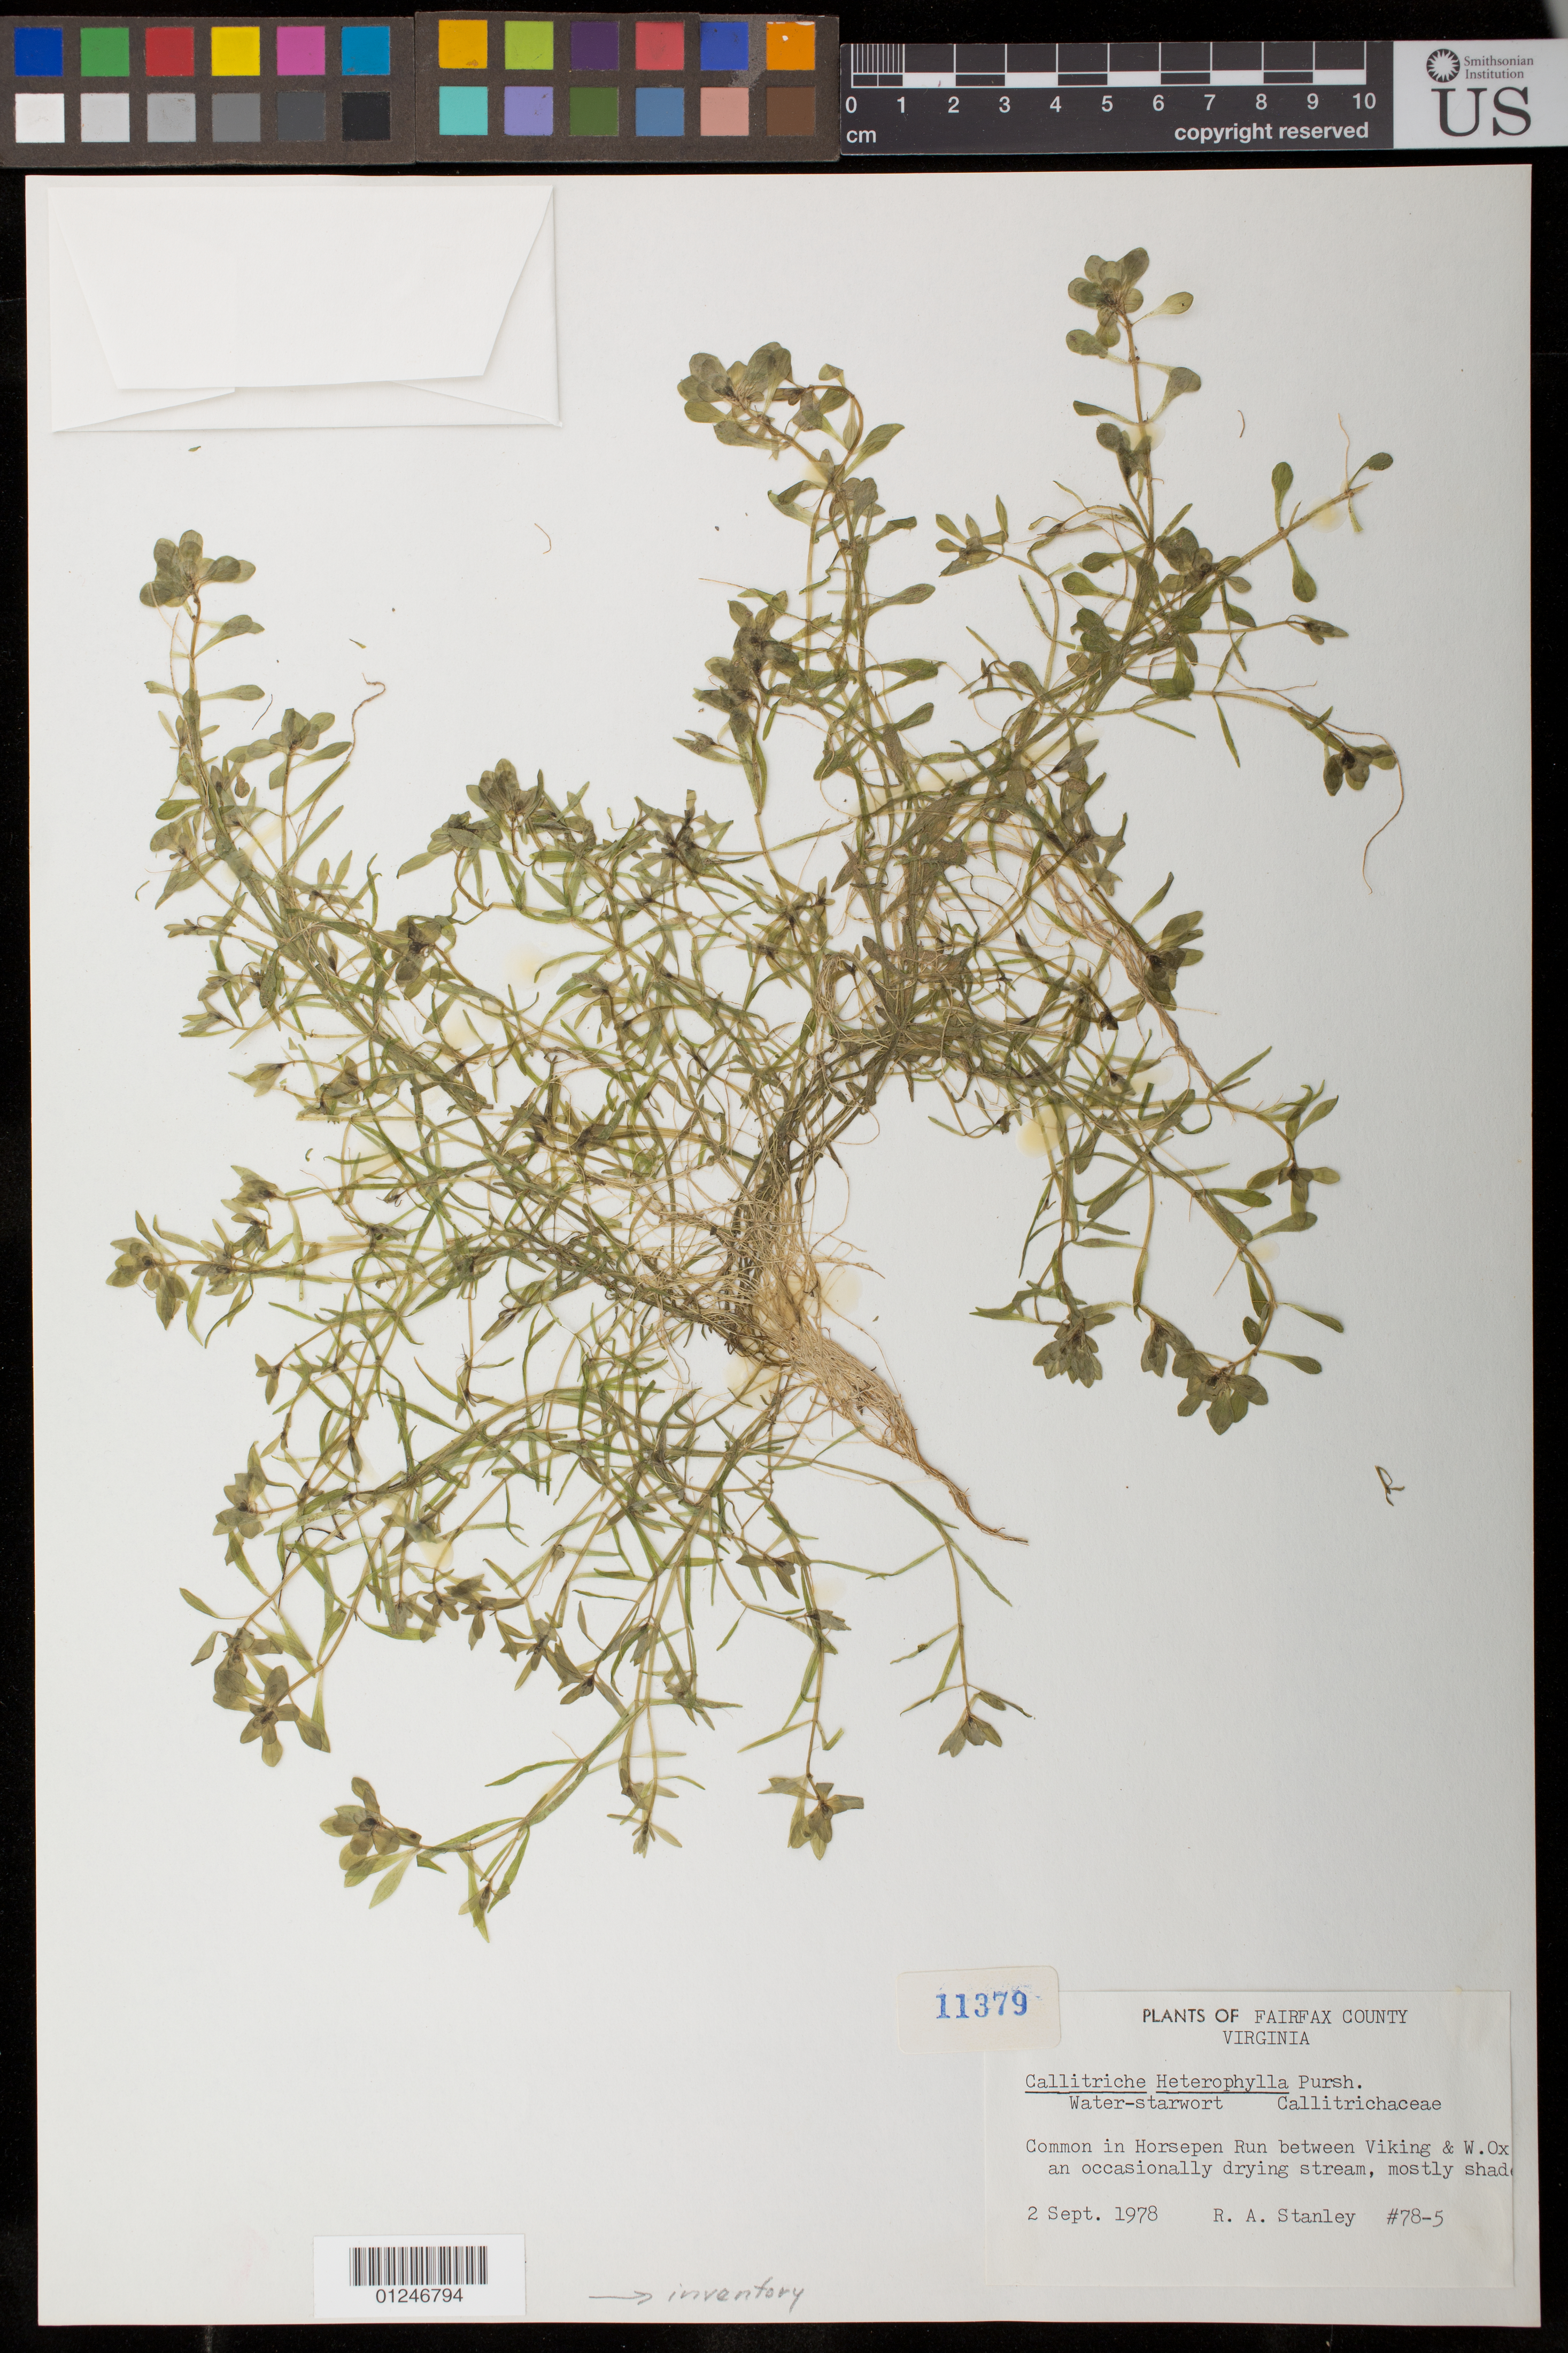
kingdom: Plantae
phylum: Tracheophyta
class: Magnoliopsida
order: Lamiales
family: Plantaginaceae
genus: Callitriche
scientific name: Callitriche heterophylla Pursh emend. Darby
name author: Pursh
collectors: R. Stanley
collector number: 78-5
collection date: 1978-09-02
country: United States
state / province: Virginia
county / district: Fairfax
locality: common in Horsepen Run between Viking & W/. Ox an occasionally drying stream.